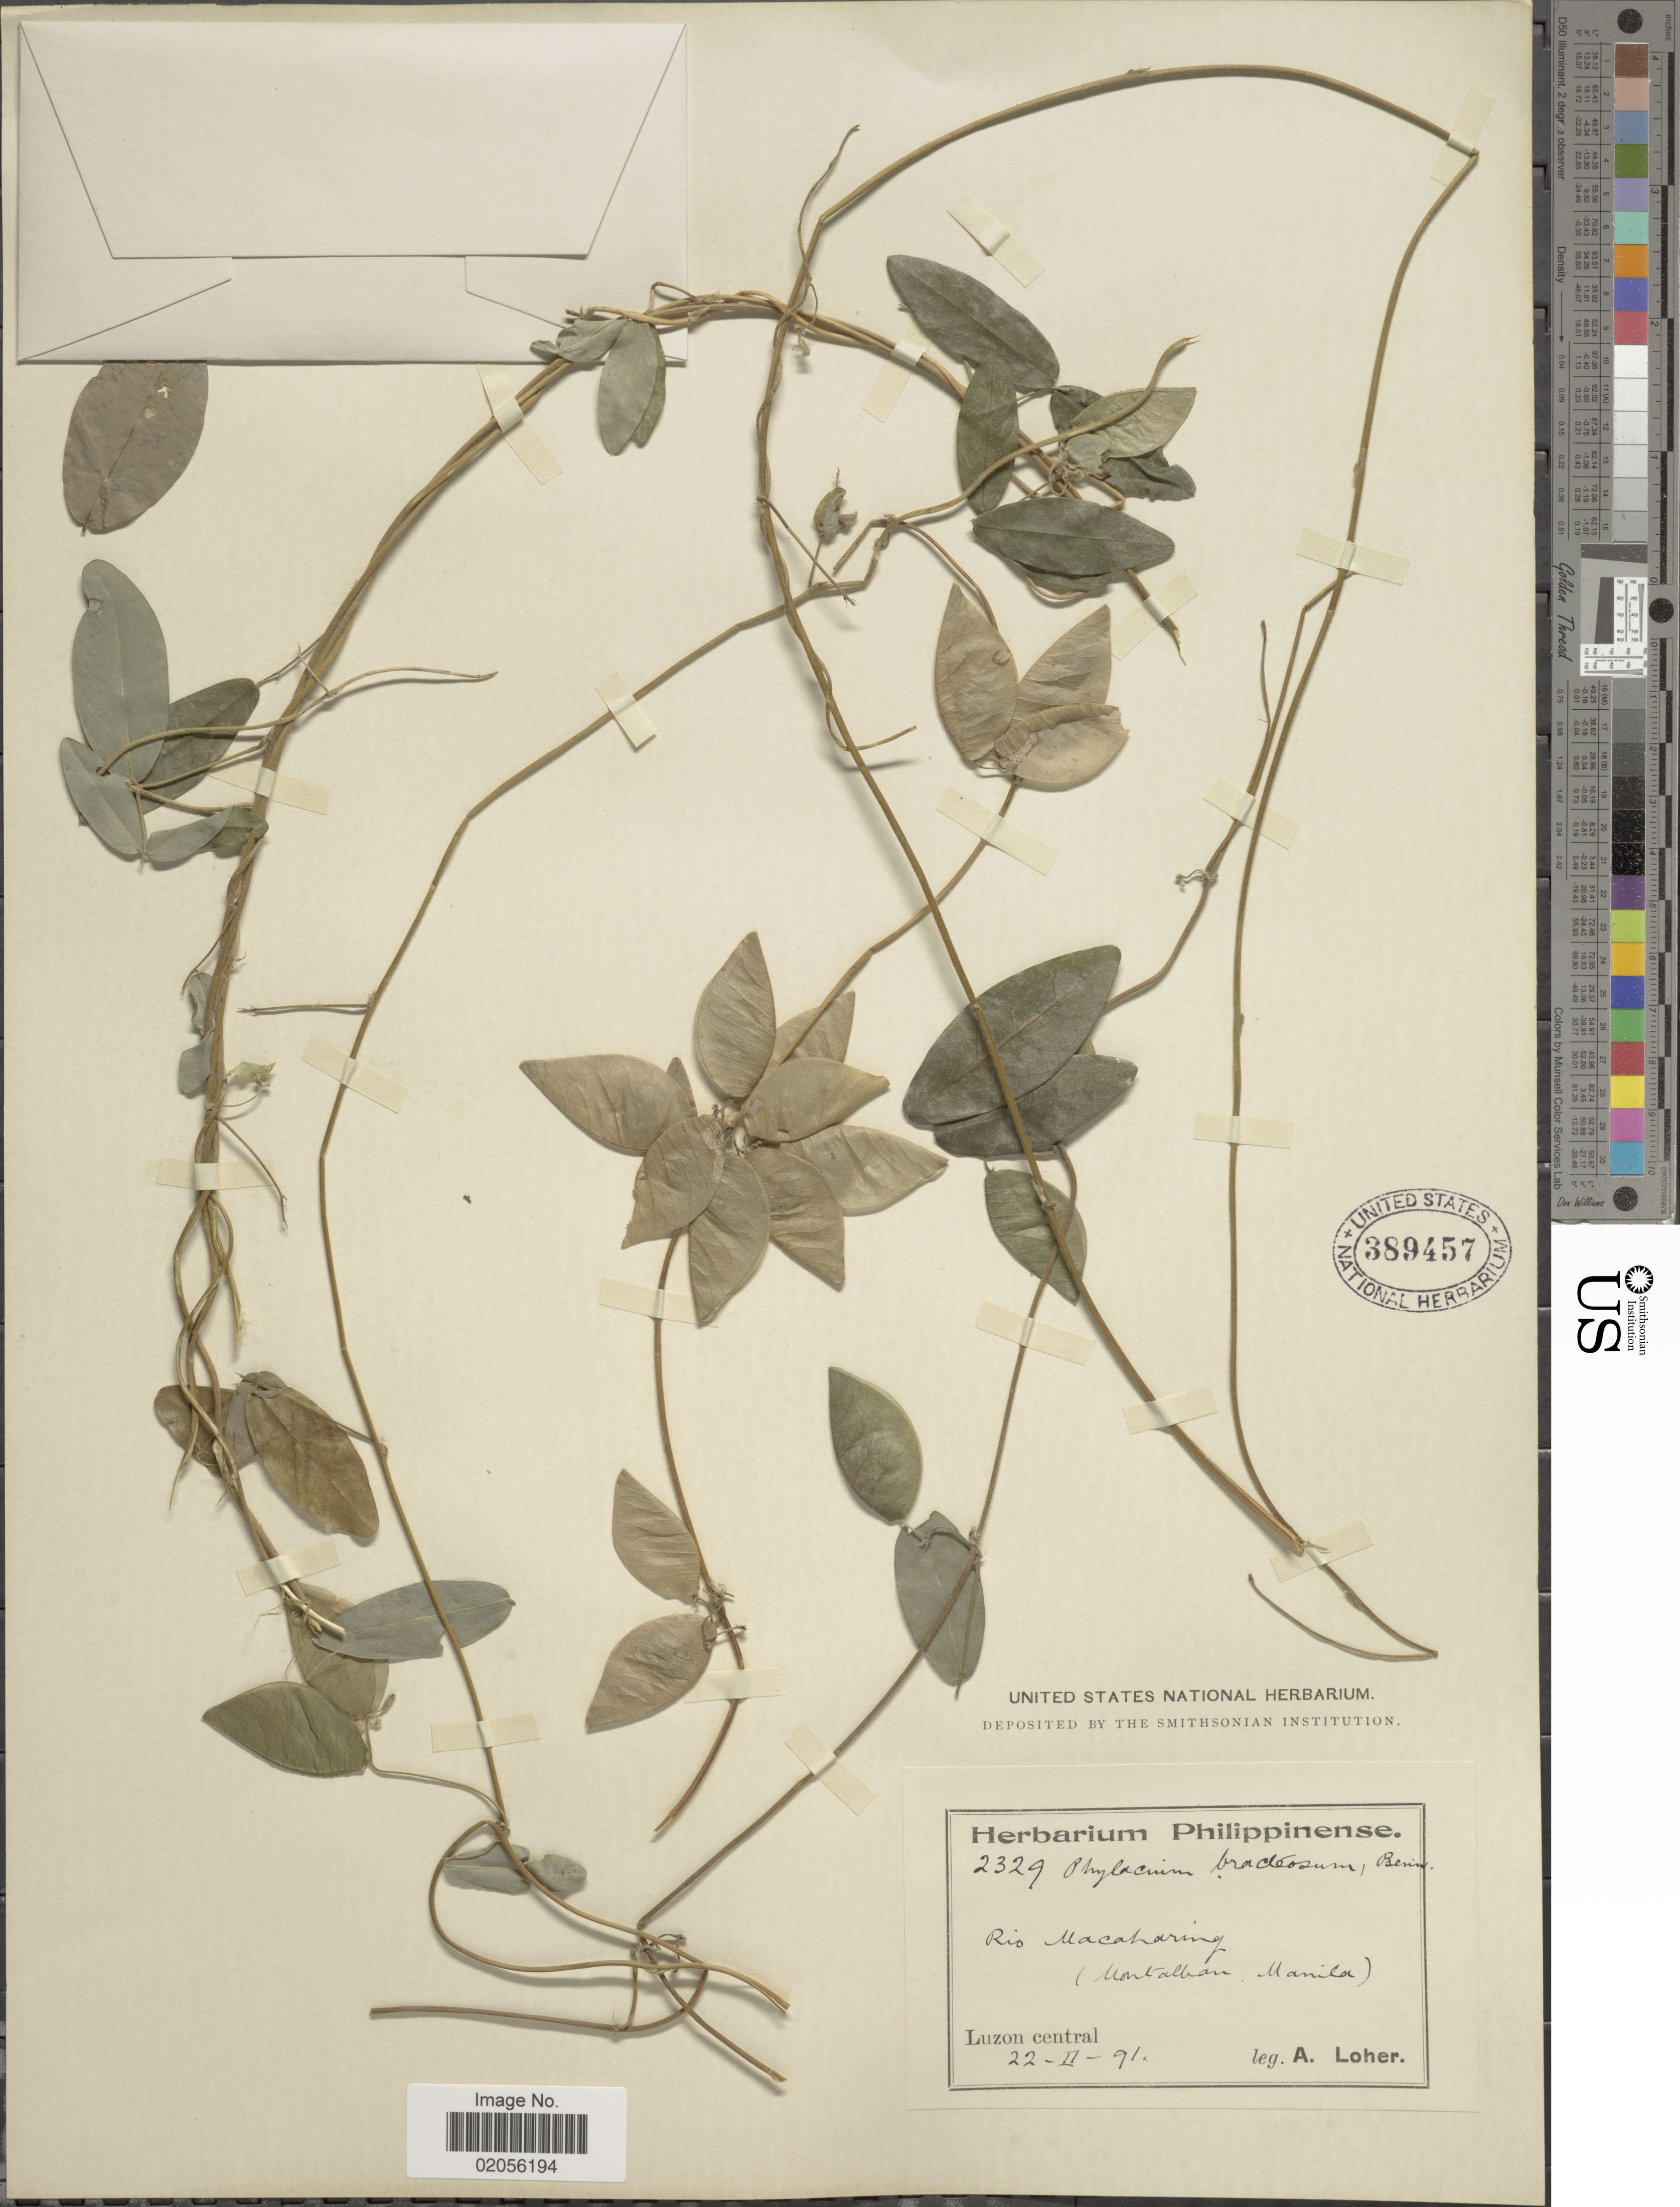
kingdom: Plantae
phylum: Tracheophyta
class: Magnoliopsida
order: Fabales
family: Fabaceae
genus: Phylacium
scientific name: Phylacium bracteosum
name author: Benn.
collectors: A. Loher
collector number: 2329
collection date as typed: Transcribed d/m/y: 22/2/91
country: Philippines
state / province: Central Luzon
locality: Rio Macaharing (Mantalhan Manila)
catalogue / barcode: US 389457